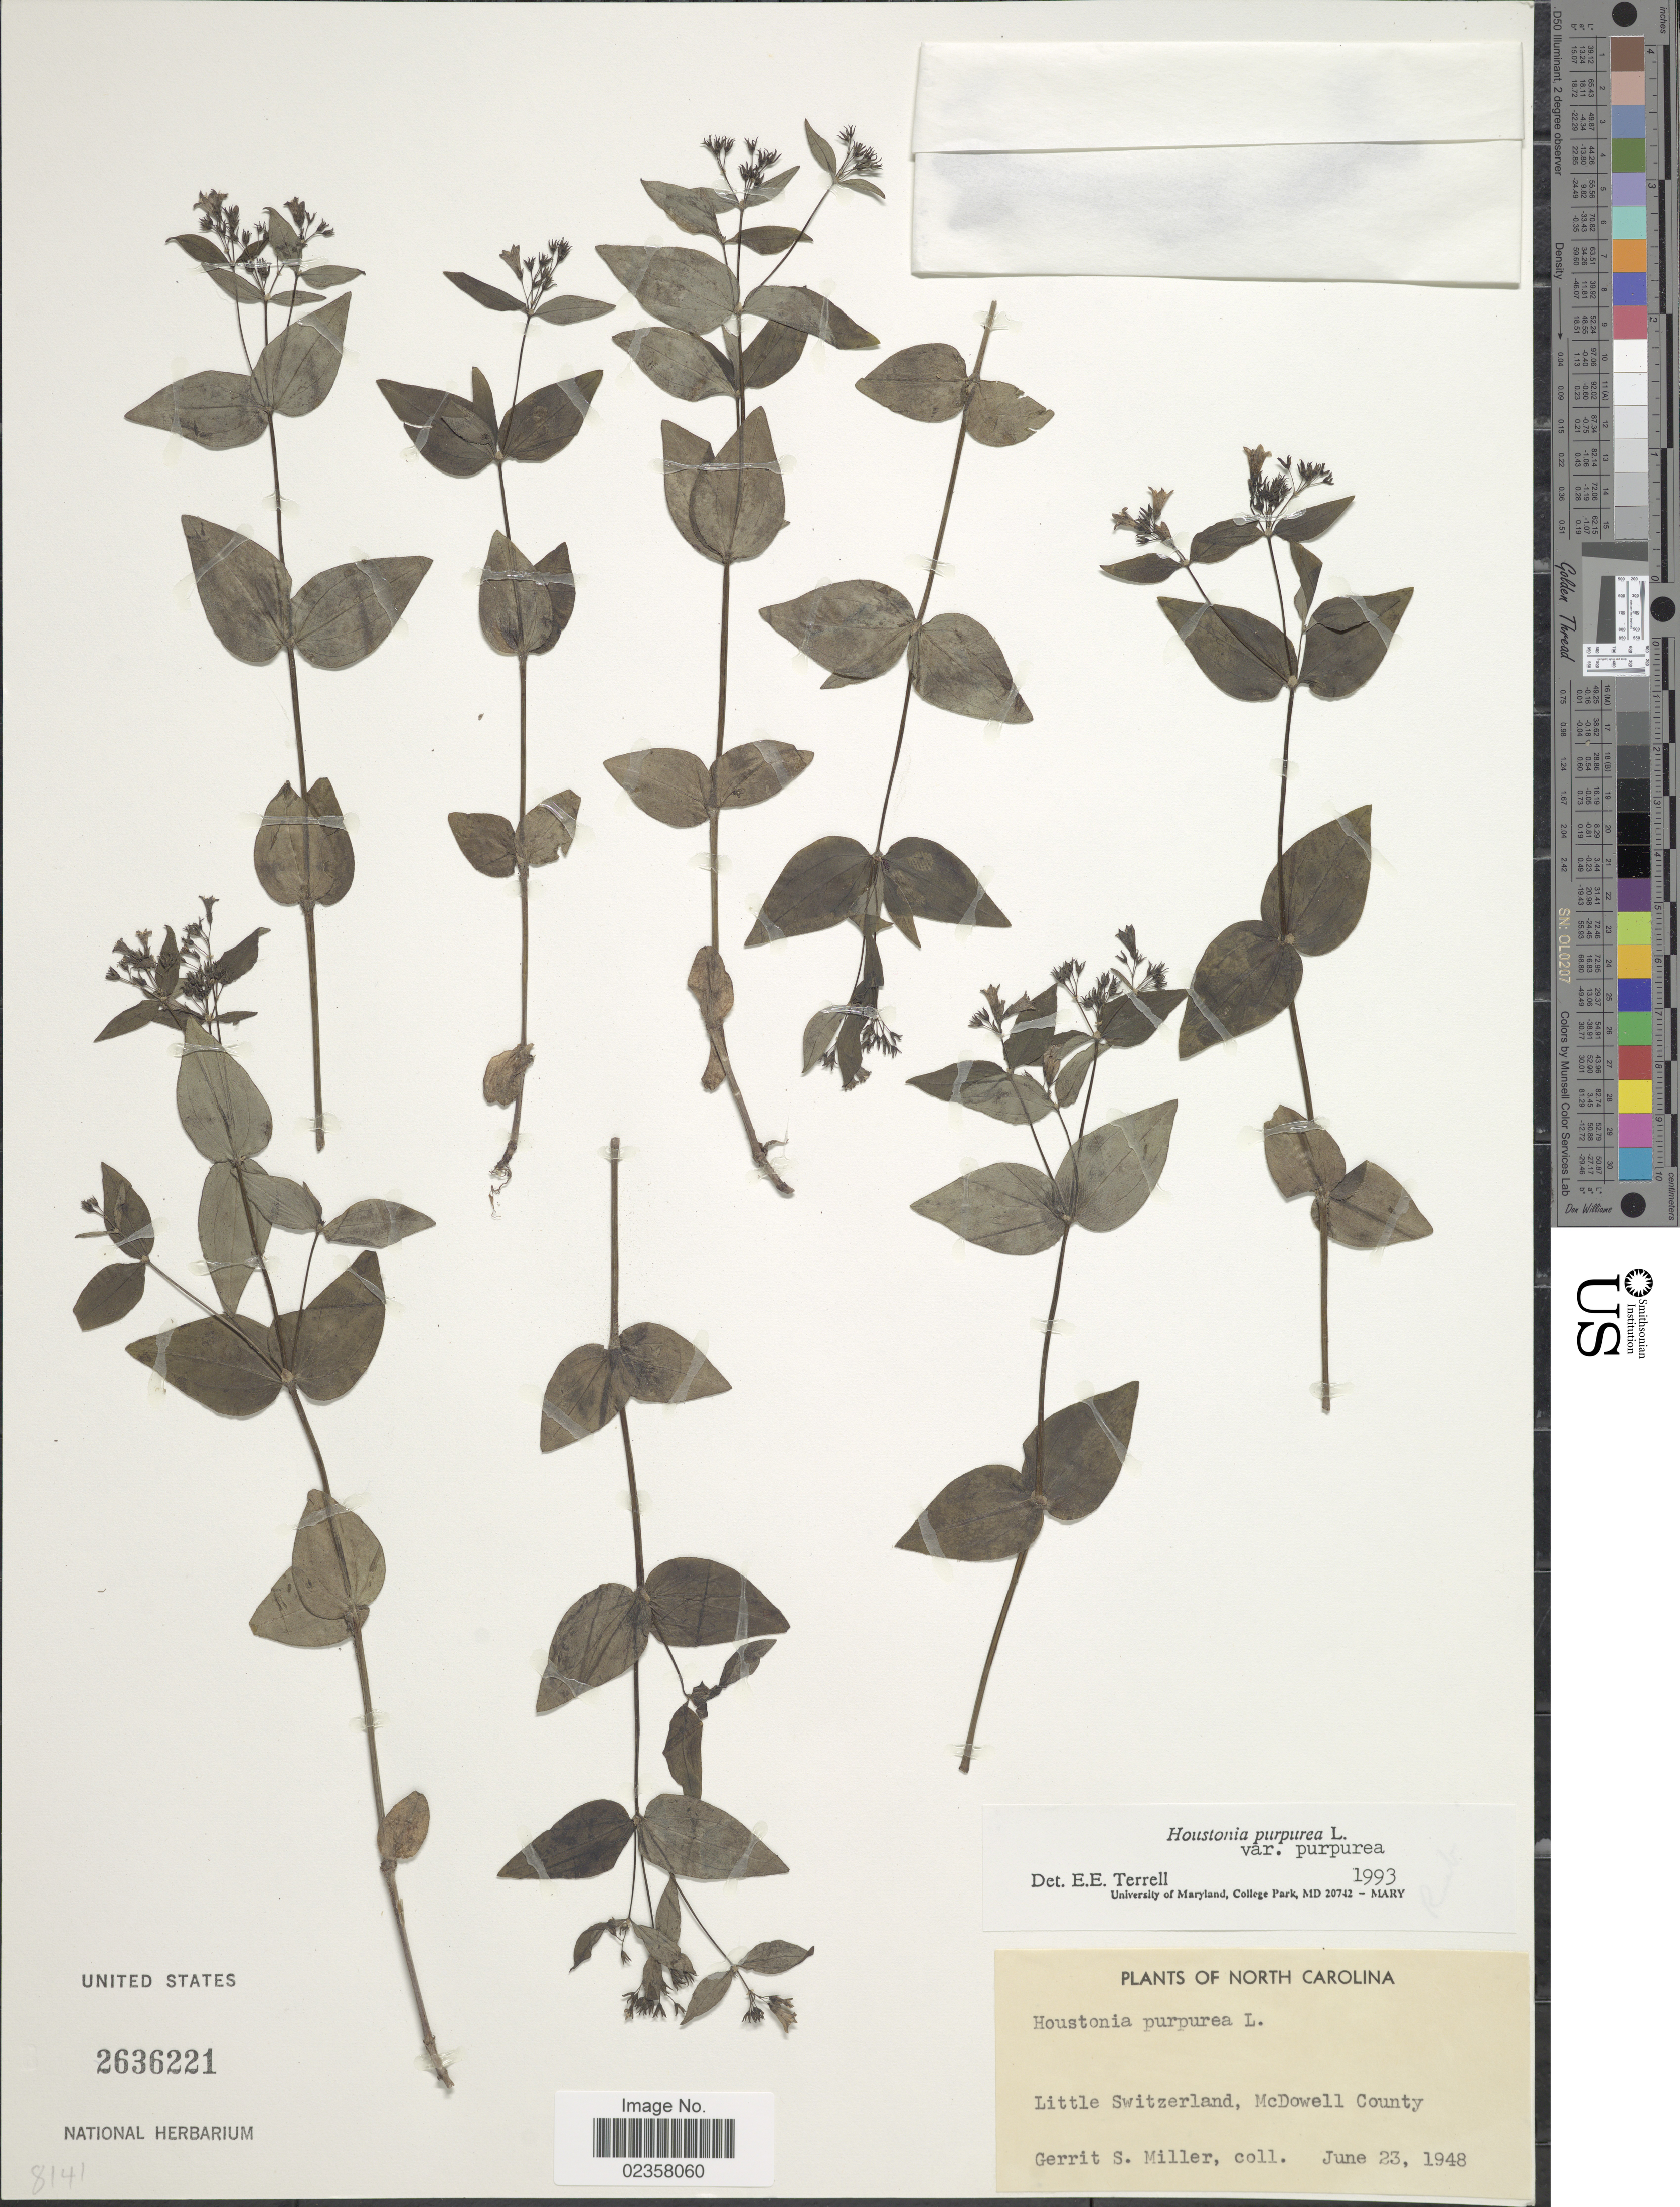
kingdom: Plantae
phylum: Tracheophyta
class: Magnoliopsida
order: Gentianales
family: Rubiaceae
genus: Houstonia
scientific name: Houstonia purpurea var. purpurea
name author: L.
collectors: G. S. Miller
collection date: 1948-06-23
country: United States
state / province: North Carolina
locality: Little Switzerland, McDowell County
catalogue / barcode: US 2636221